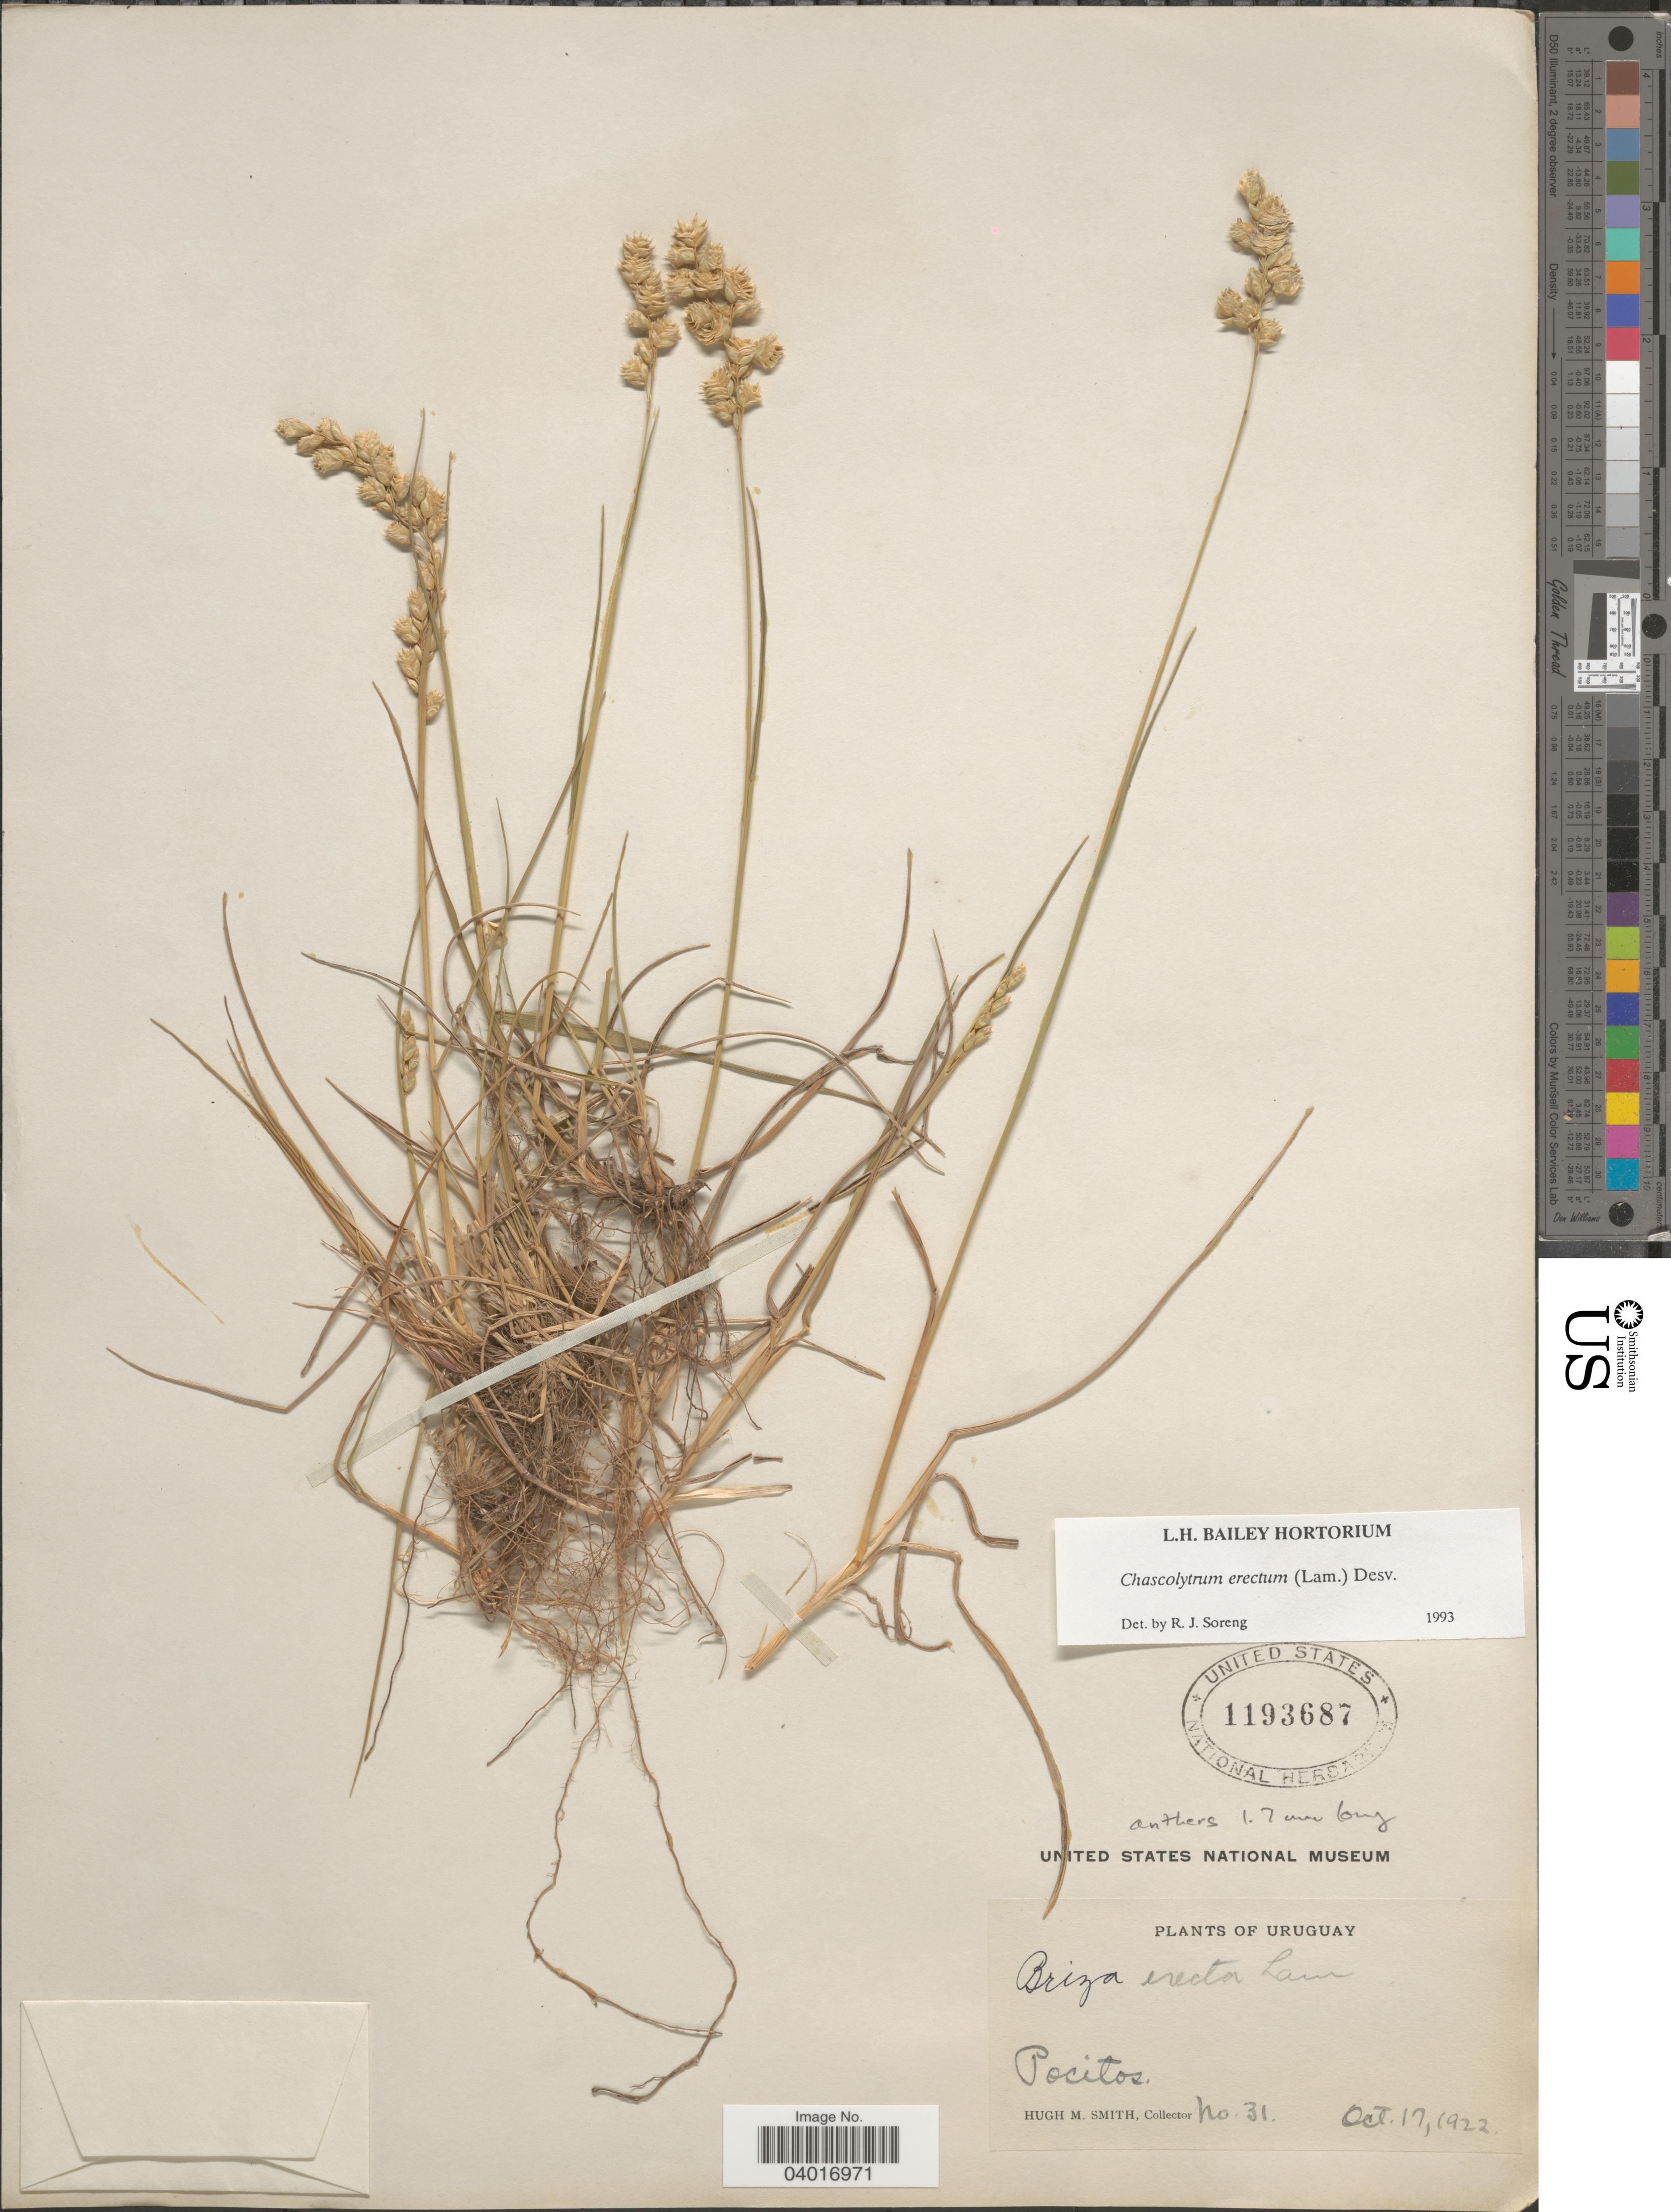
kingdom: Plantae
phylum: Tracheophyta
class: Liliopsida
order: Poales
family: Poaceae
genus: Chascolytrum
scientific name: Chascolytrum erectum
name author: (Lam.) Desv.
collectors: H. M. Smith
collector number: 31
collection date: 1922-10-17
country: Uruguay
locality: Pocitos.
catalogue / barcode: US 1193687